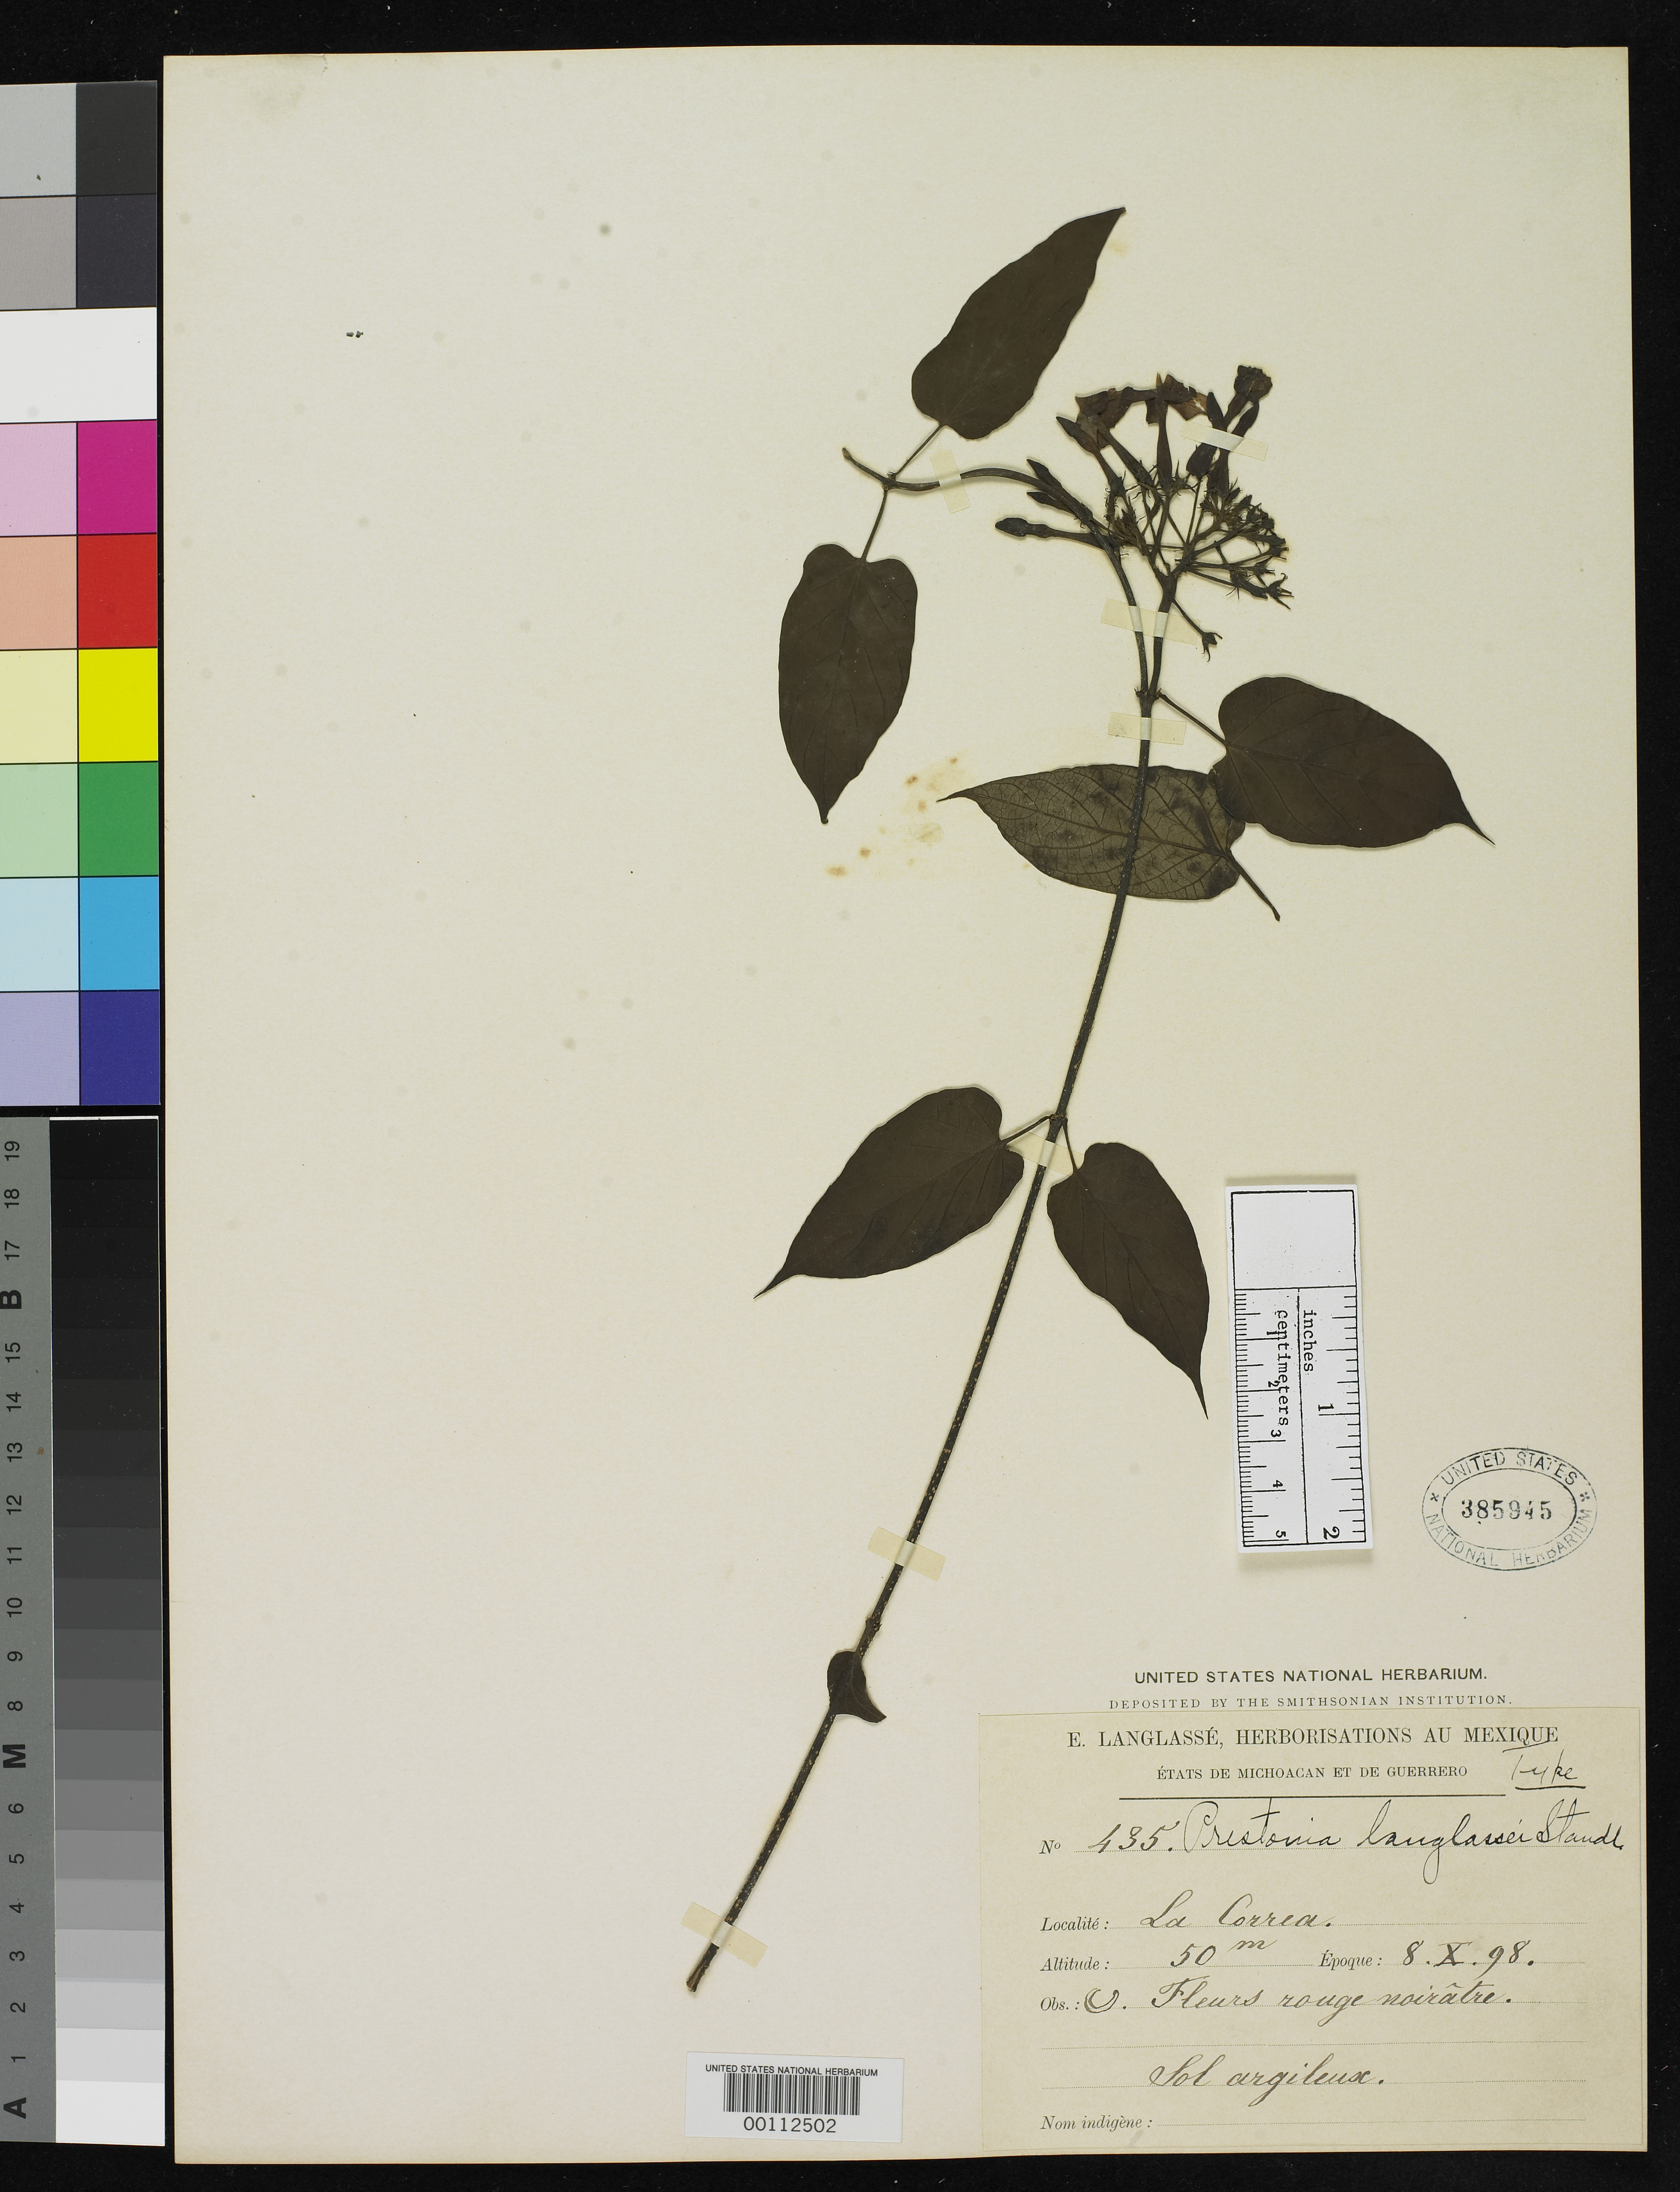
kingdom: Plantae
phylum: Tracheophyta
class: Magnoliopsida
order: Gentianales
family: Apocynaceae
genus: Prestonia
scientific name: Prestonia langlassei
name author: Standl.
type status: Holotype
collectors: E. Langlassé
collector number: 435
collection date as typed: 08 Oct 1898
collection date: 1898-10-08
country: Mexico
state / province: Guerrero / Michoacán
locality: La Correa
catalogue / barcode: US 385945